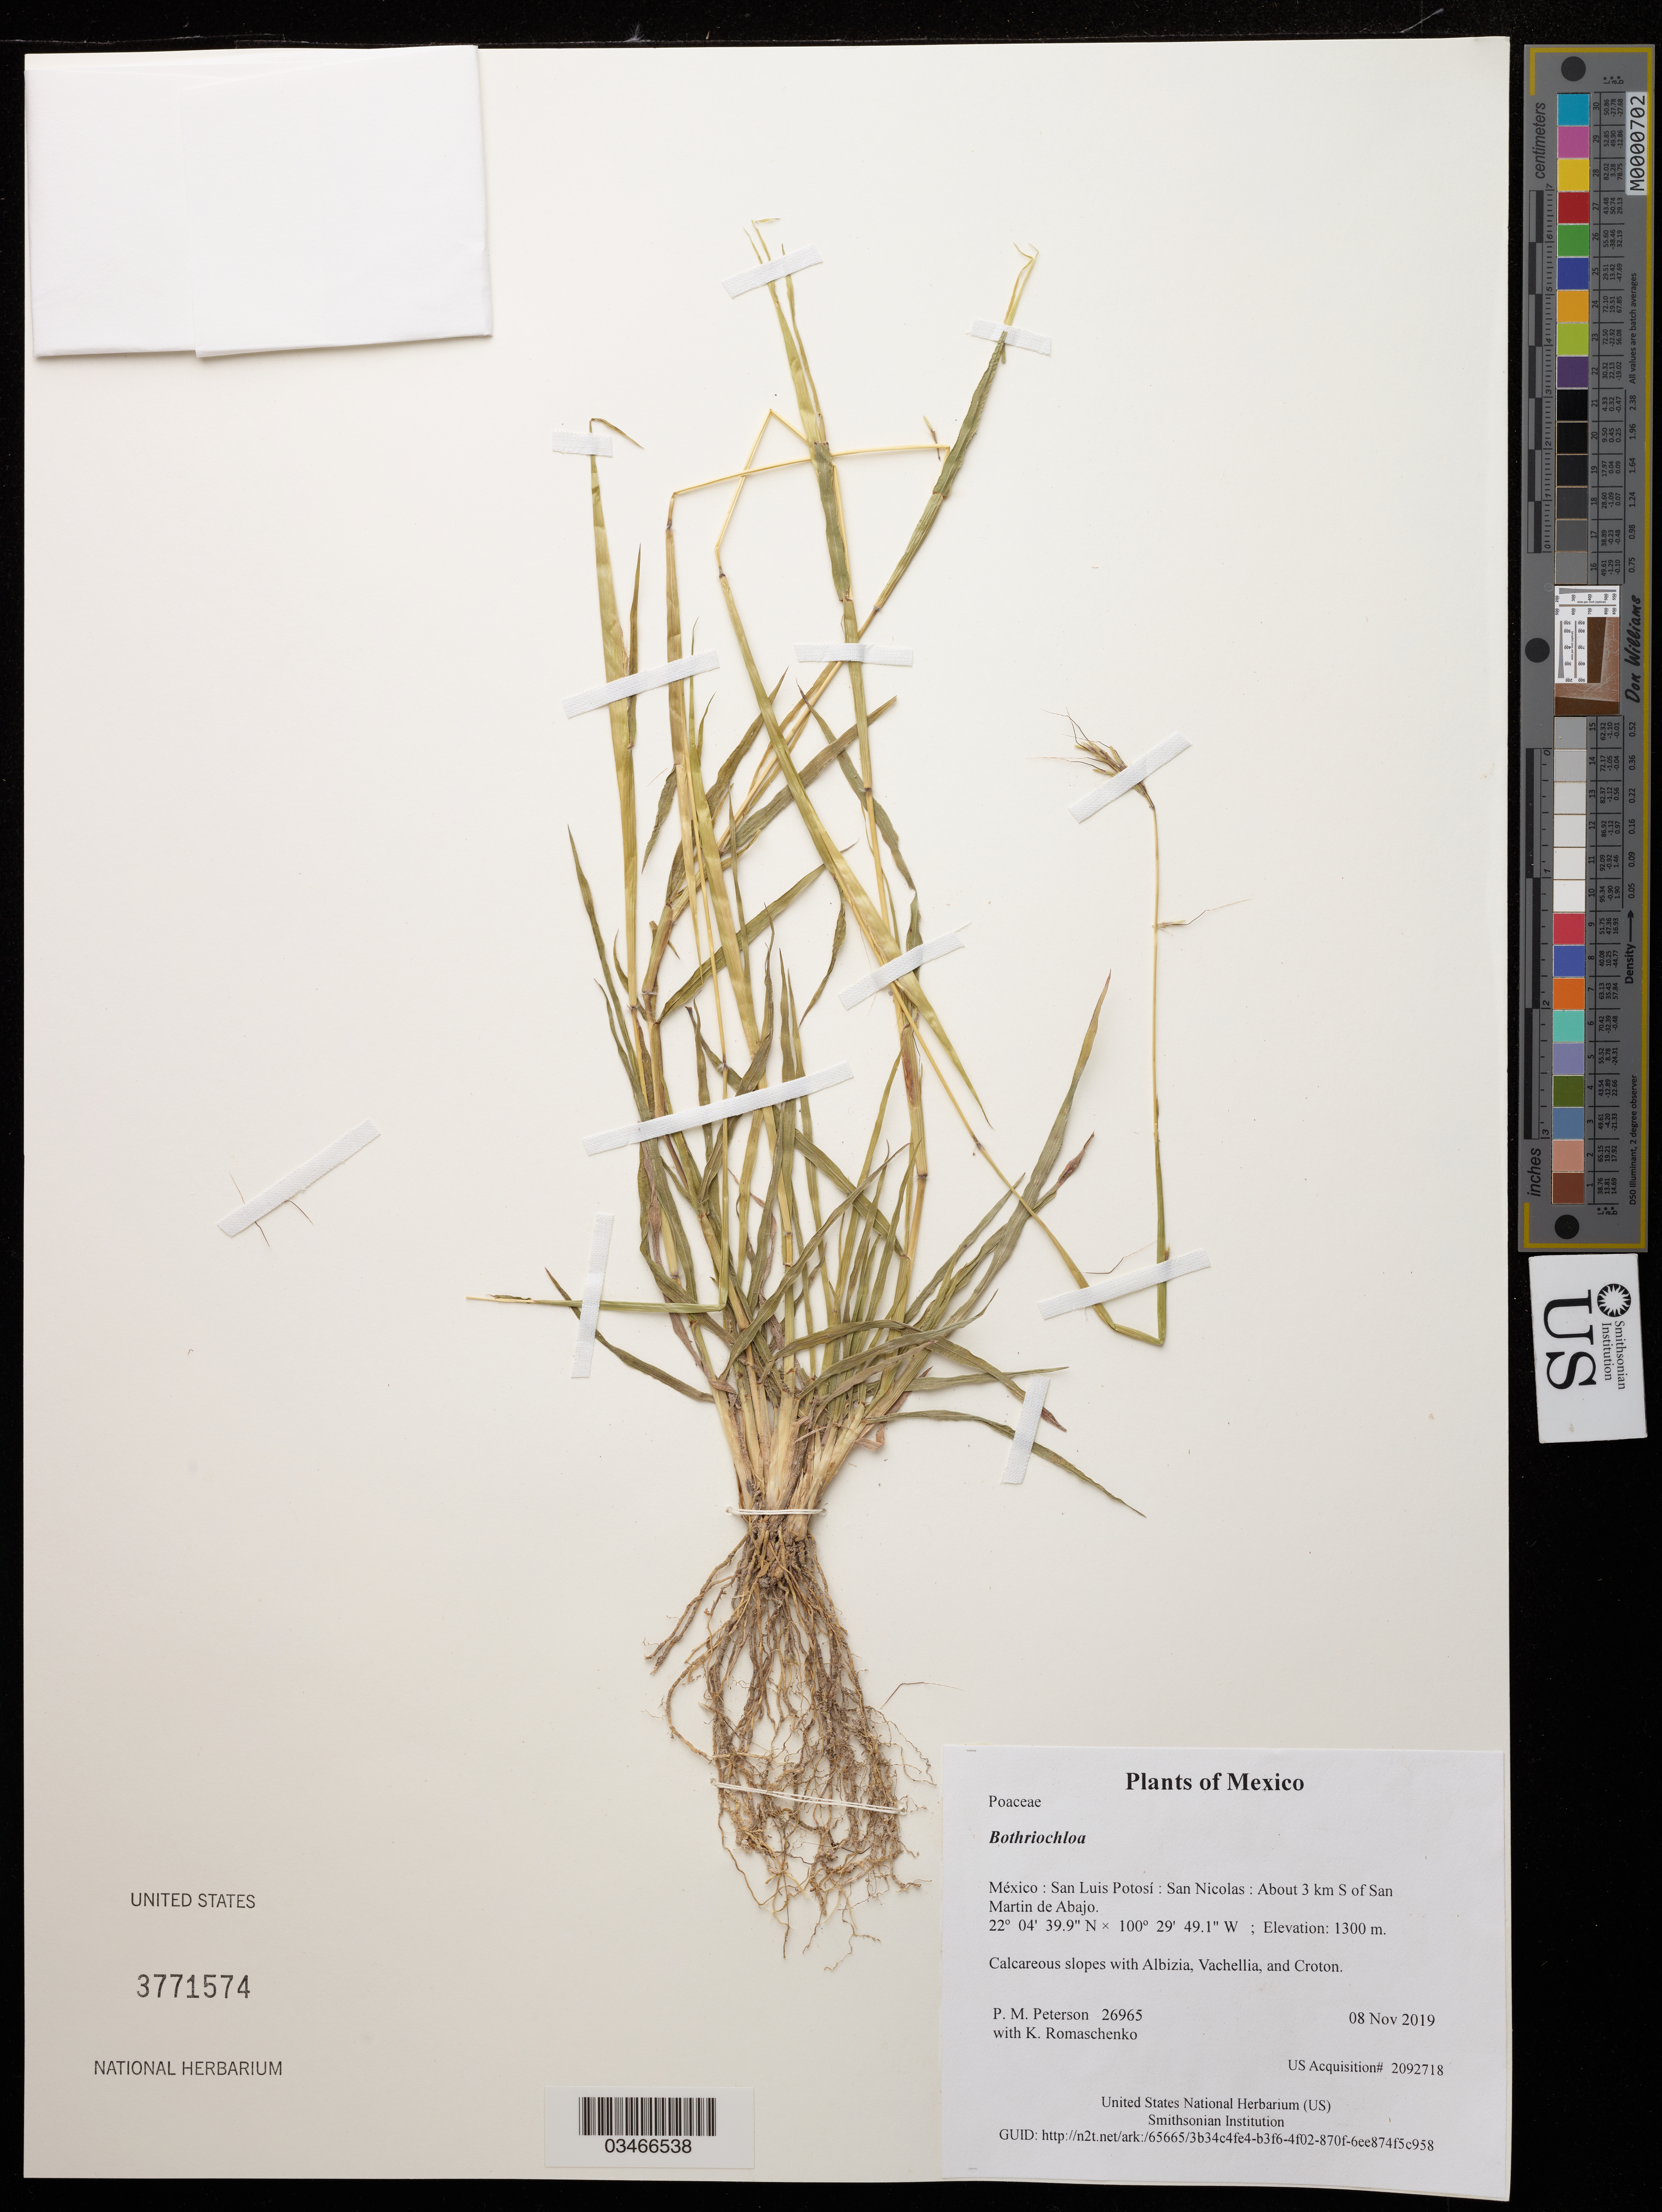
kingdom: Plantae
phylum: Tracheophyta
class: Liliopsida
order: Poales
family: Poaceae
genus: Bothriochloa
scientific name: Bothriochloa sp.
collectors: P. M. Peterson & K. Romaschenko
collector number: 26965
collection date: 2019-11-08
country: México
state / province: San Luis Potosí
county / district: San Nicolas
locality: About 3 km S of San Martin de Abajo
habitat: Calcareous slopes with Albizia, Vachellia, and Croton.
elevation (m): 1300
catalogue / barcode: US 3771574